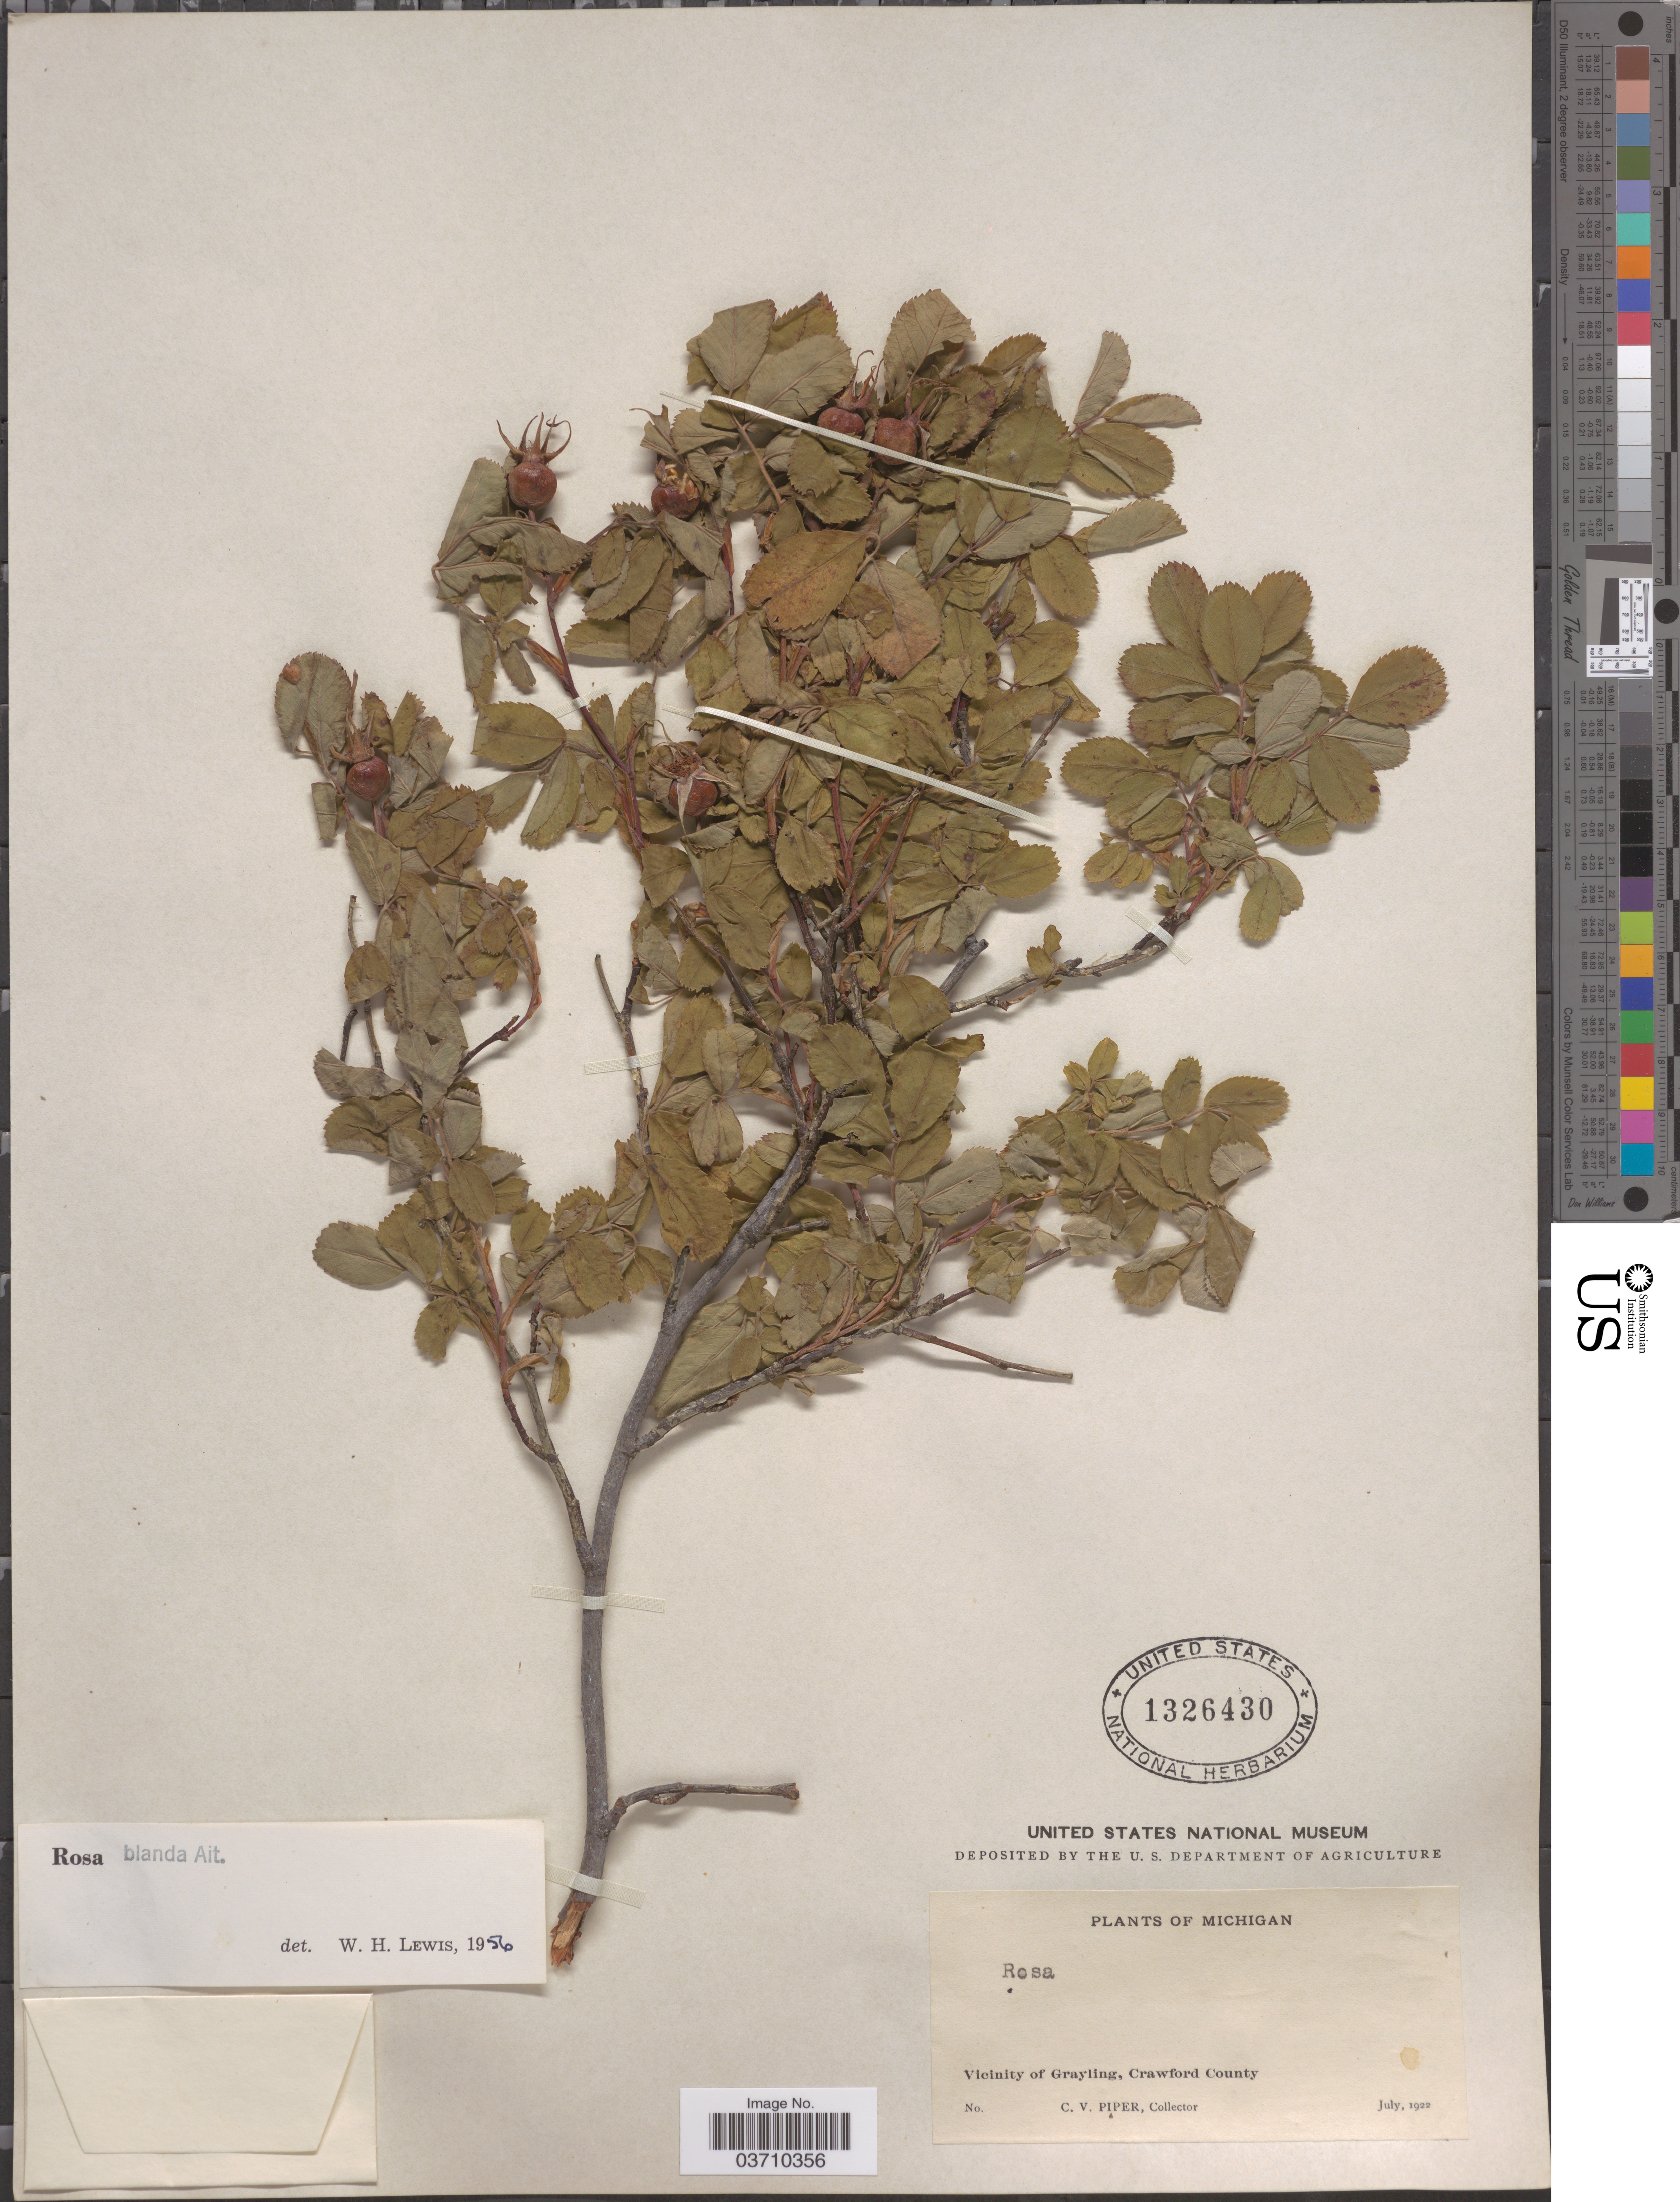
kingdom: Plantae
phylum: Tracheophyta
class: Magnoliopsida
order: Rosales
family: Rosaceae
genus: Rosa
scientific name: Rosa blanda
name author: Aiton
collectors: C. V. Piper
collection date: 1922-07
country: United States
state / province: Michigan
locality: Vicinity of Grayling, Crawford County.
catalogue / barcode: US 1326430